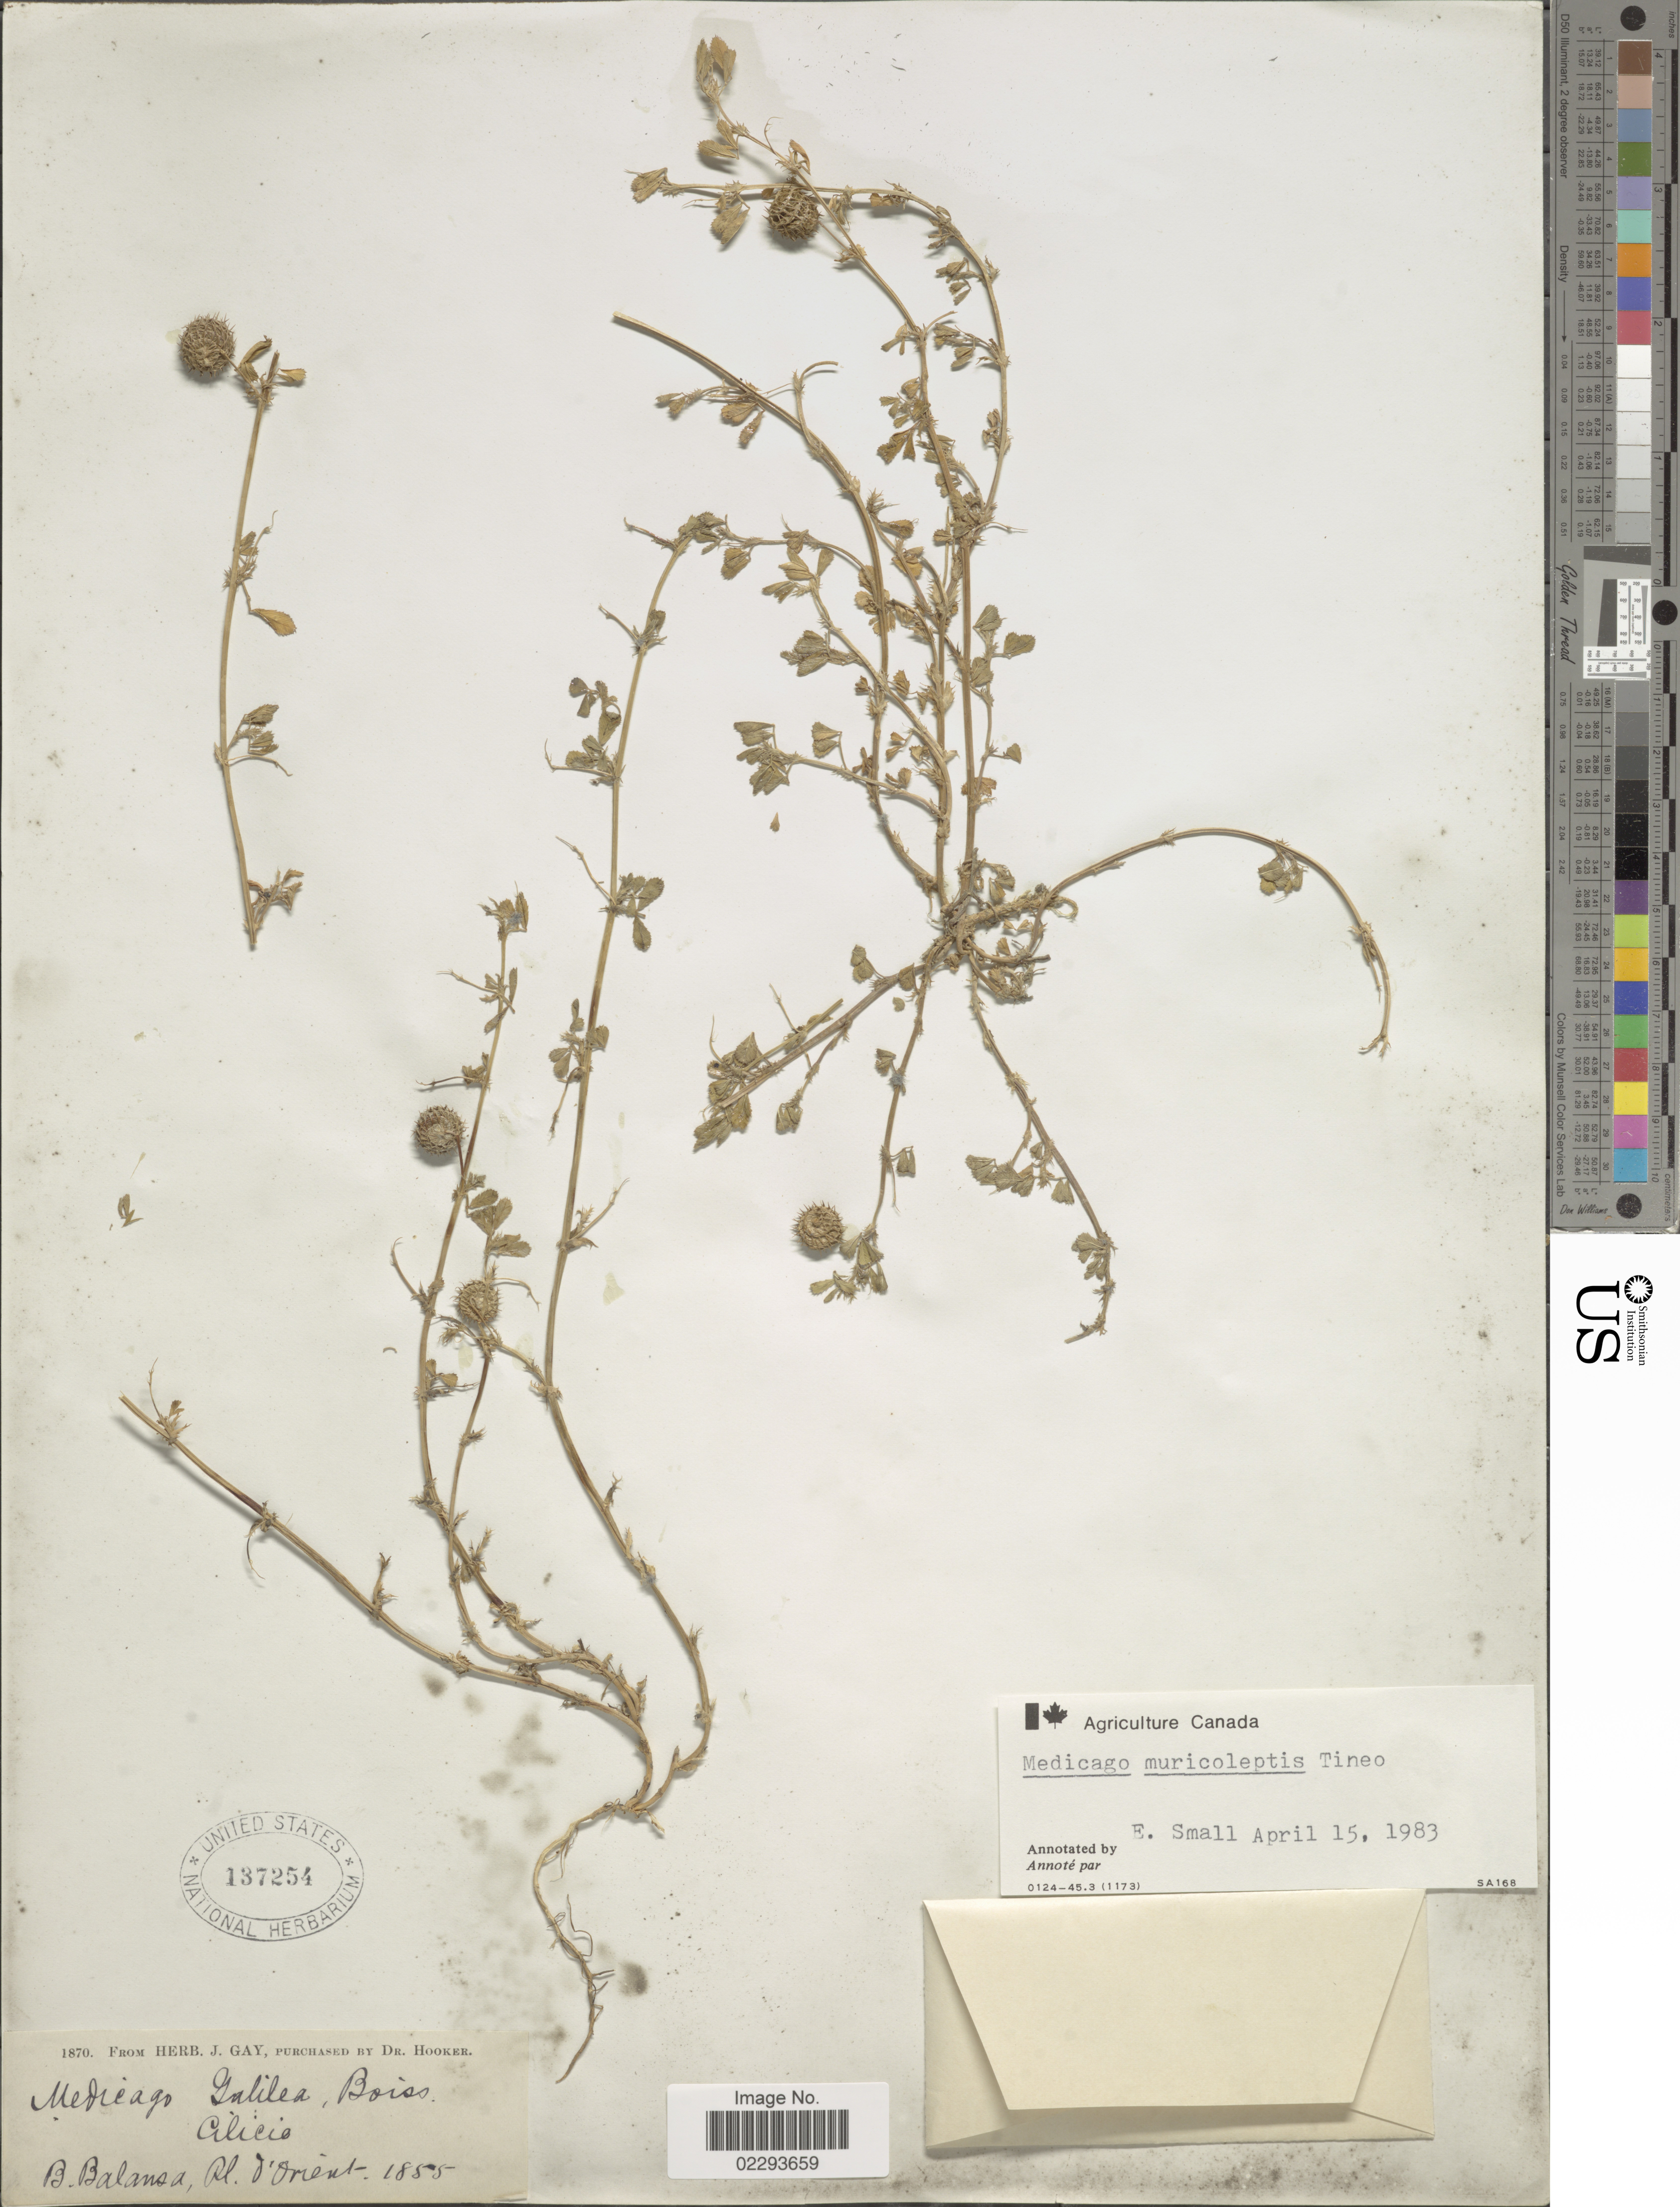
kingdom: Plantae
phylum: Tracheophyta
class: Magnoliopsida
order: Fabales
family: Fabaceae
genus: Medicago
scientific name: Medicago muricoleptis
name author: Tineo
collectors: B. Balansa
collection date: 1855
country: Turkey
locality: Cilicia [interpreted] [unsure placement]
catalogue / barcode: US 137254